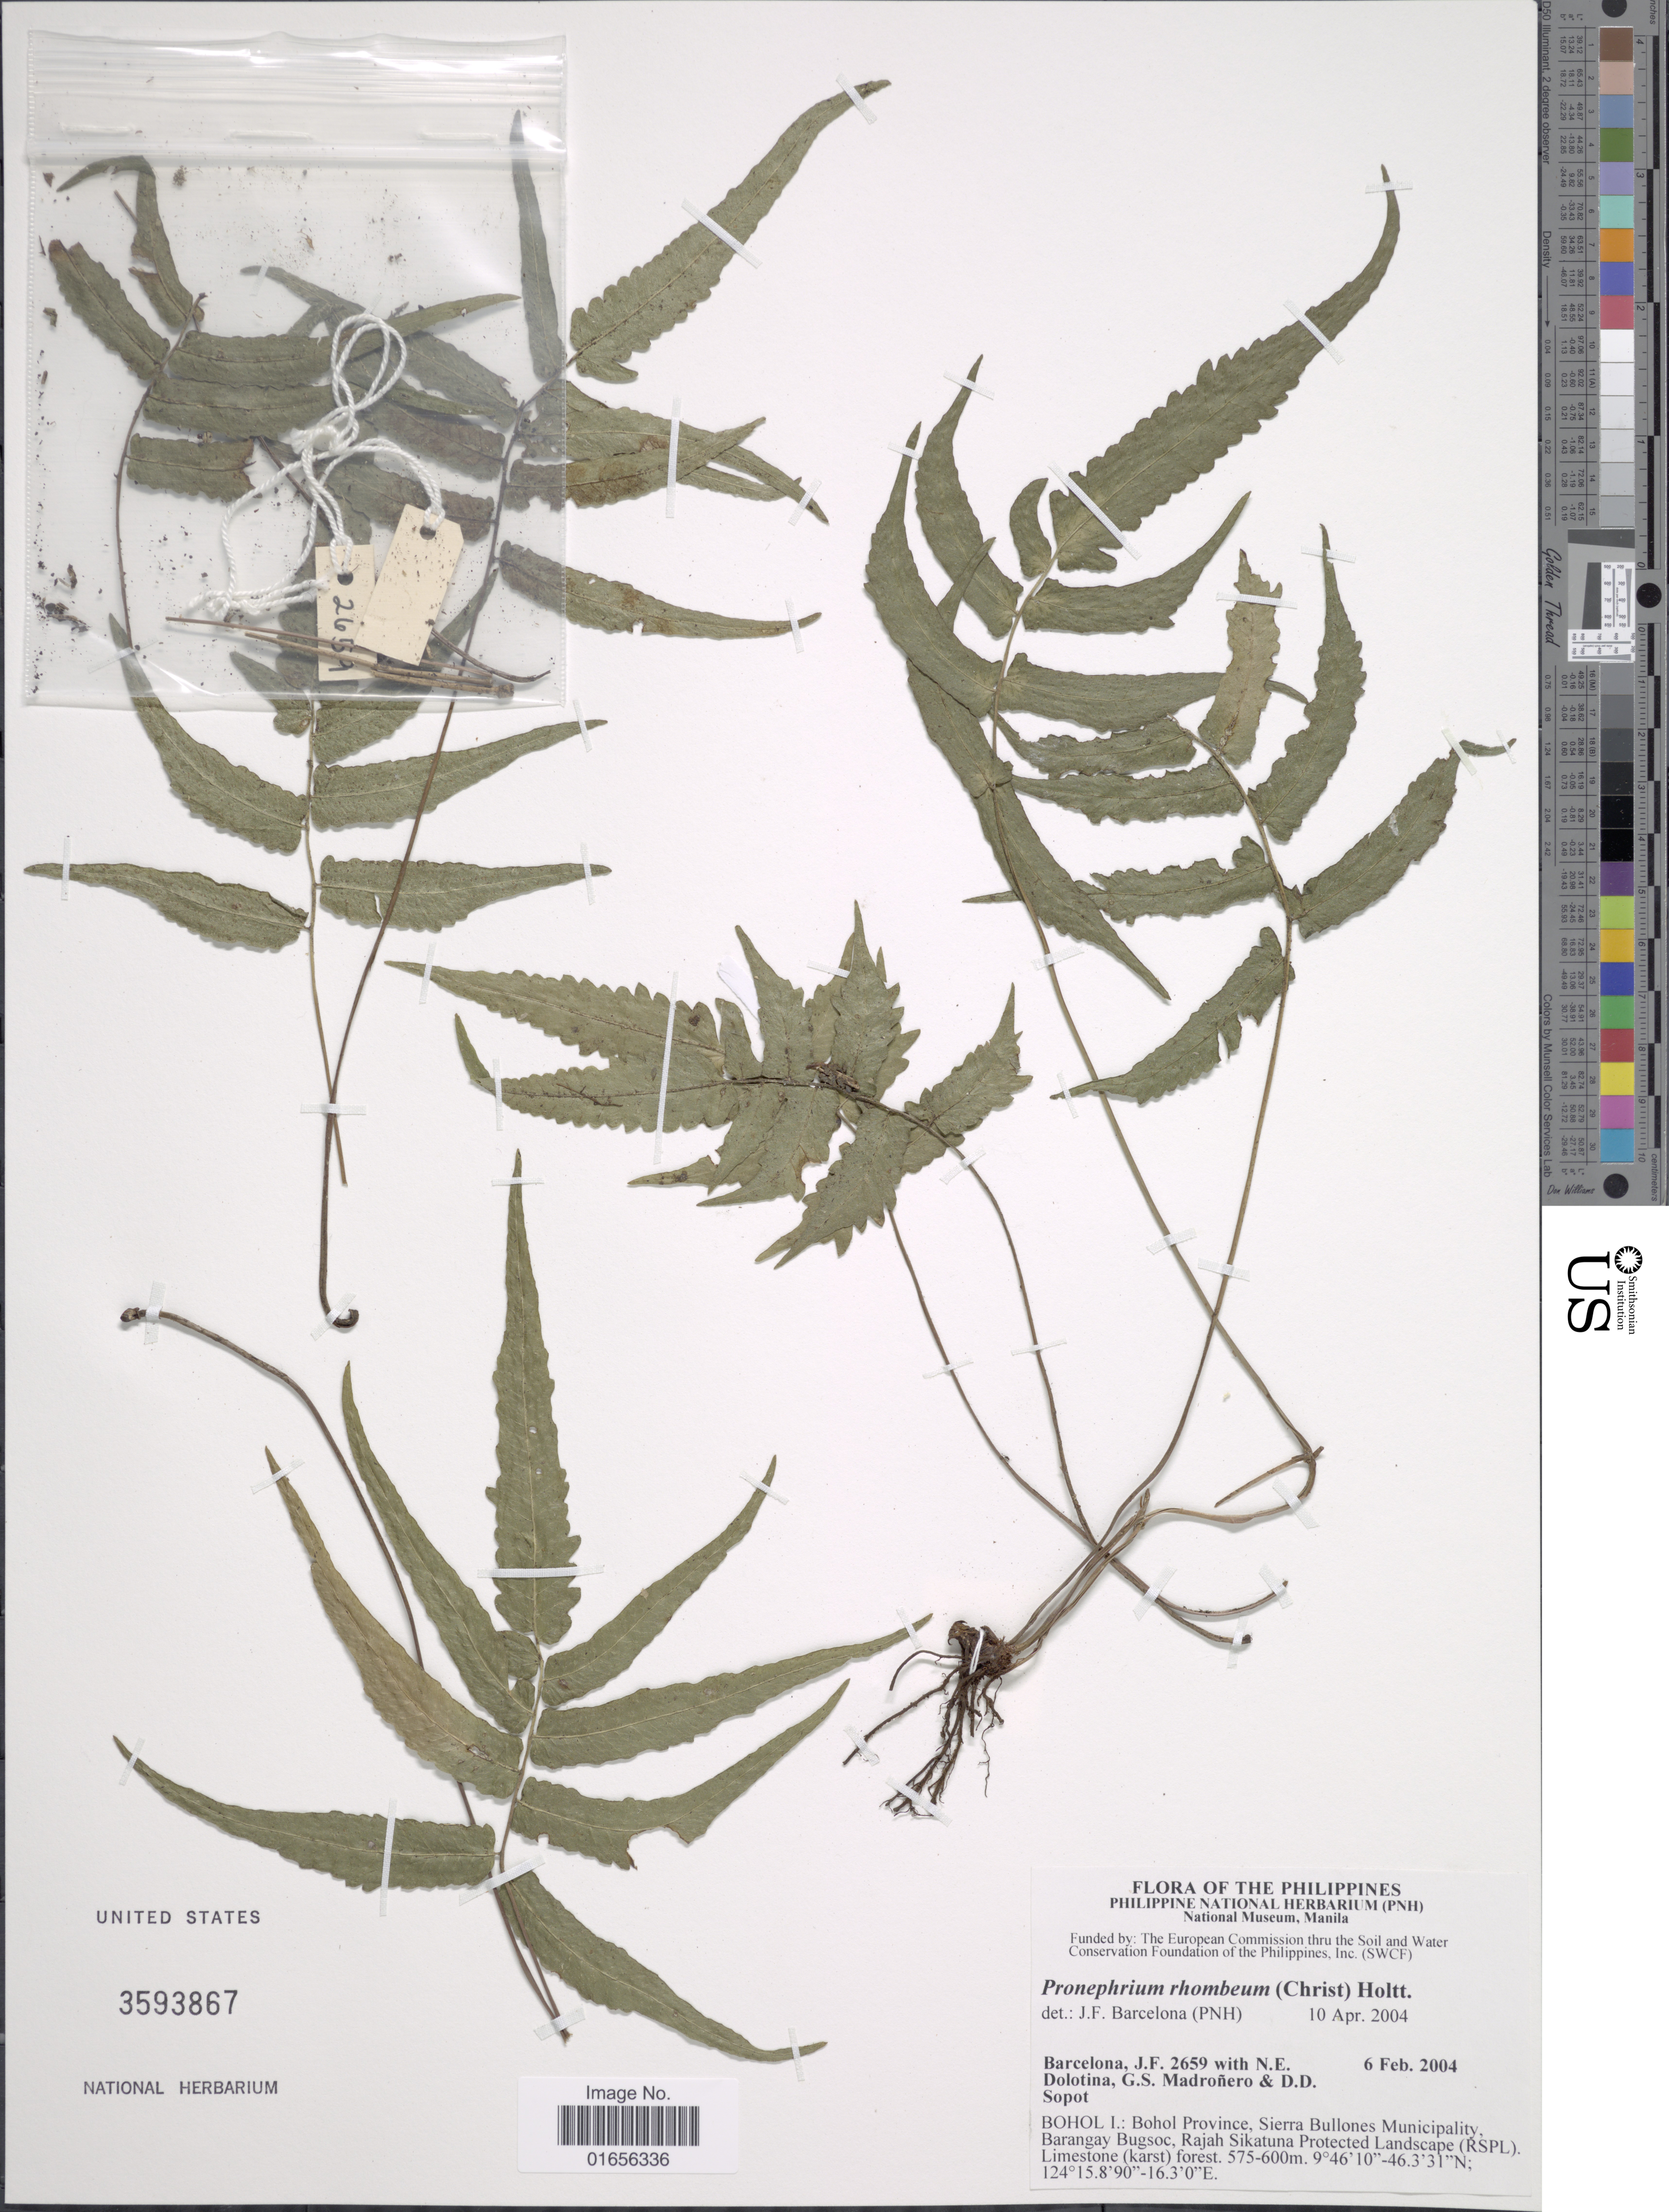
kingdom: Plantae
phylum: Tracheophyta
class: Polypodiopsida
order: Polypodiales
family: Thelypteridaceae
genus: Pronephrium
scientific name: Pronephrium rhombeum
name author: (Christ) Holttum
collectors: J. F. Barcelona, N. Dolotina, G. Madroñero & D. Sopot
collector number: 2659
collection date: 2004-02-06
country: Philippines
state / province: Central Visayas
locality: The Philippines, Bohol I.: Bohol Province, Sierra Bullones Municipality, Barangay Bugsoc, Rajah Sikatuna Protected Landscape (RSPL)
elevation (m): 575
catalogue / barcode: US 3593867